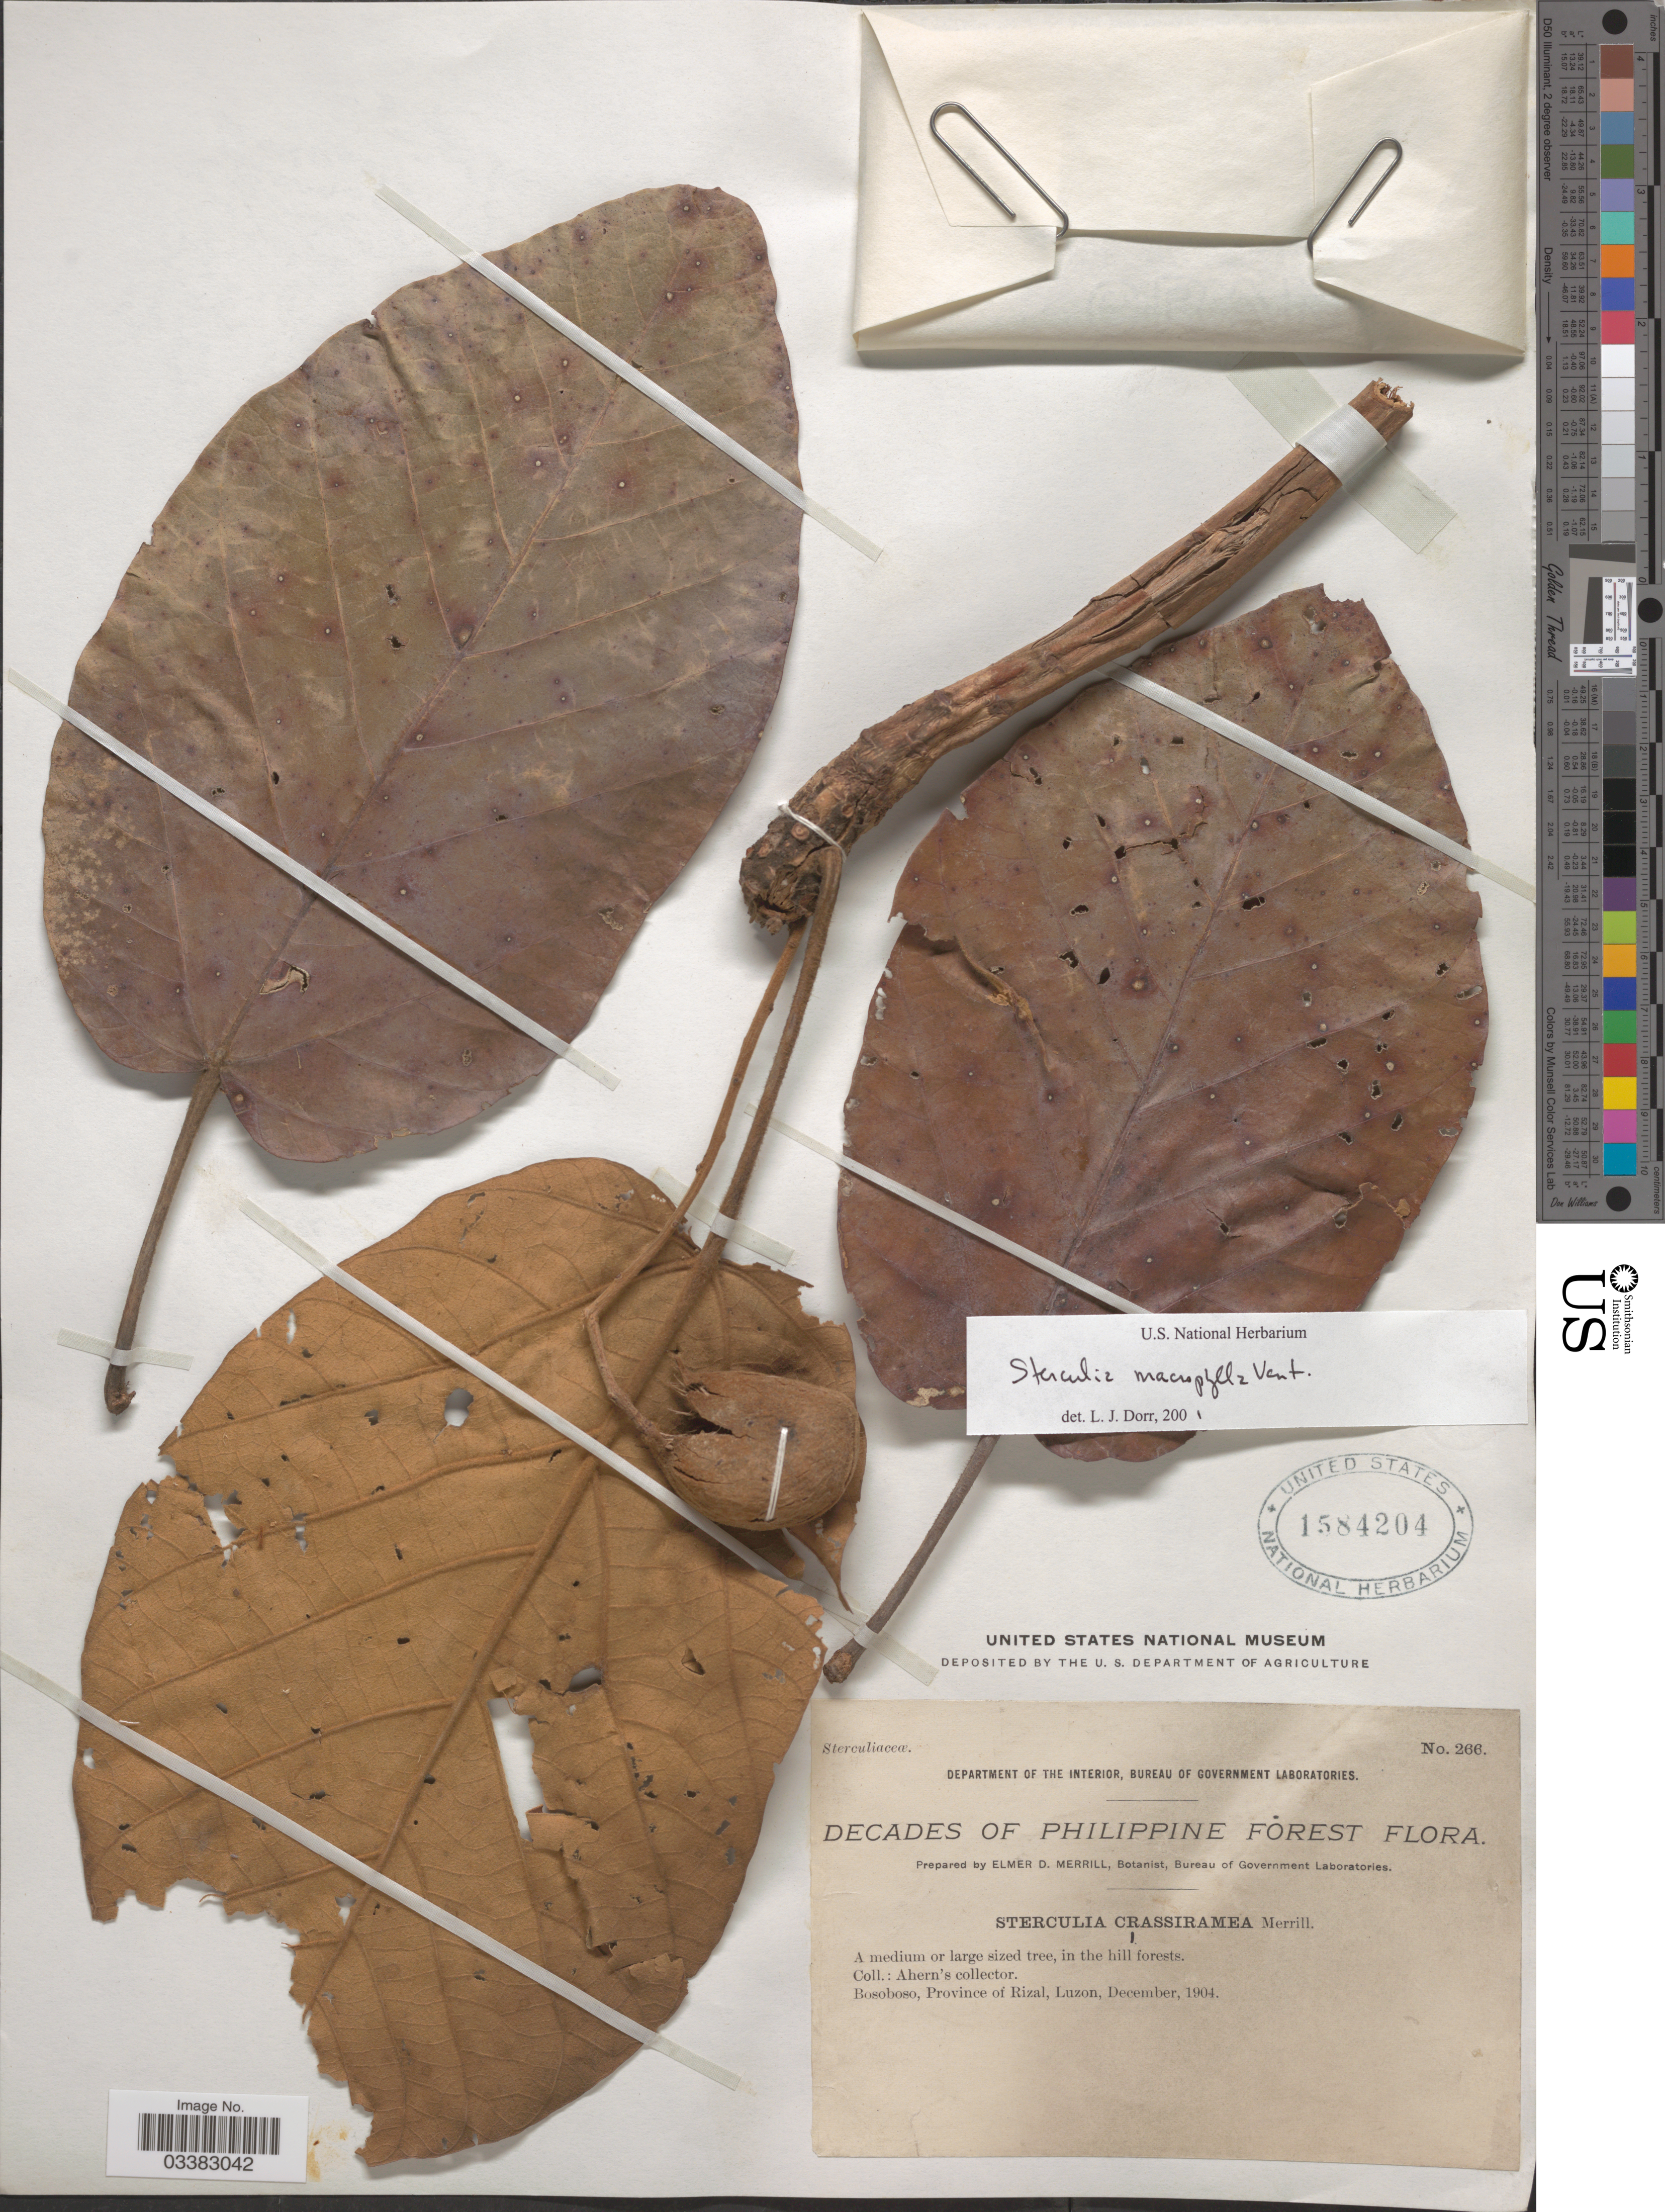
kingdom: Plantae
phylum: Tracheophyta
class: Magnoliopsida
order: Malvales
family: Malvaceae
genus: Sterculia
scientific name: Sterculia macrophylla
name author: Vent.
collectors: Ahern's collector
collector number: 266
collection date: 1904-12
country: Philippines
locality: Decades of Philippine Forest, Bosoboso, Province of Rizal, Luzon.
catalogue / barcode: US 1584204